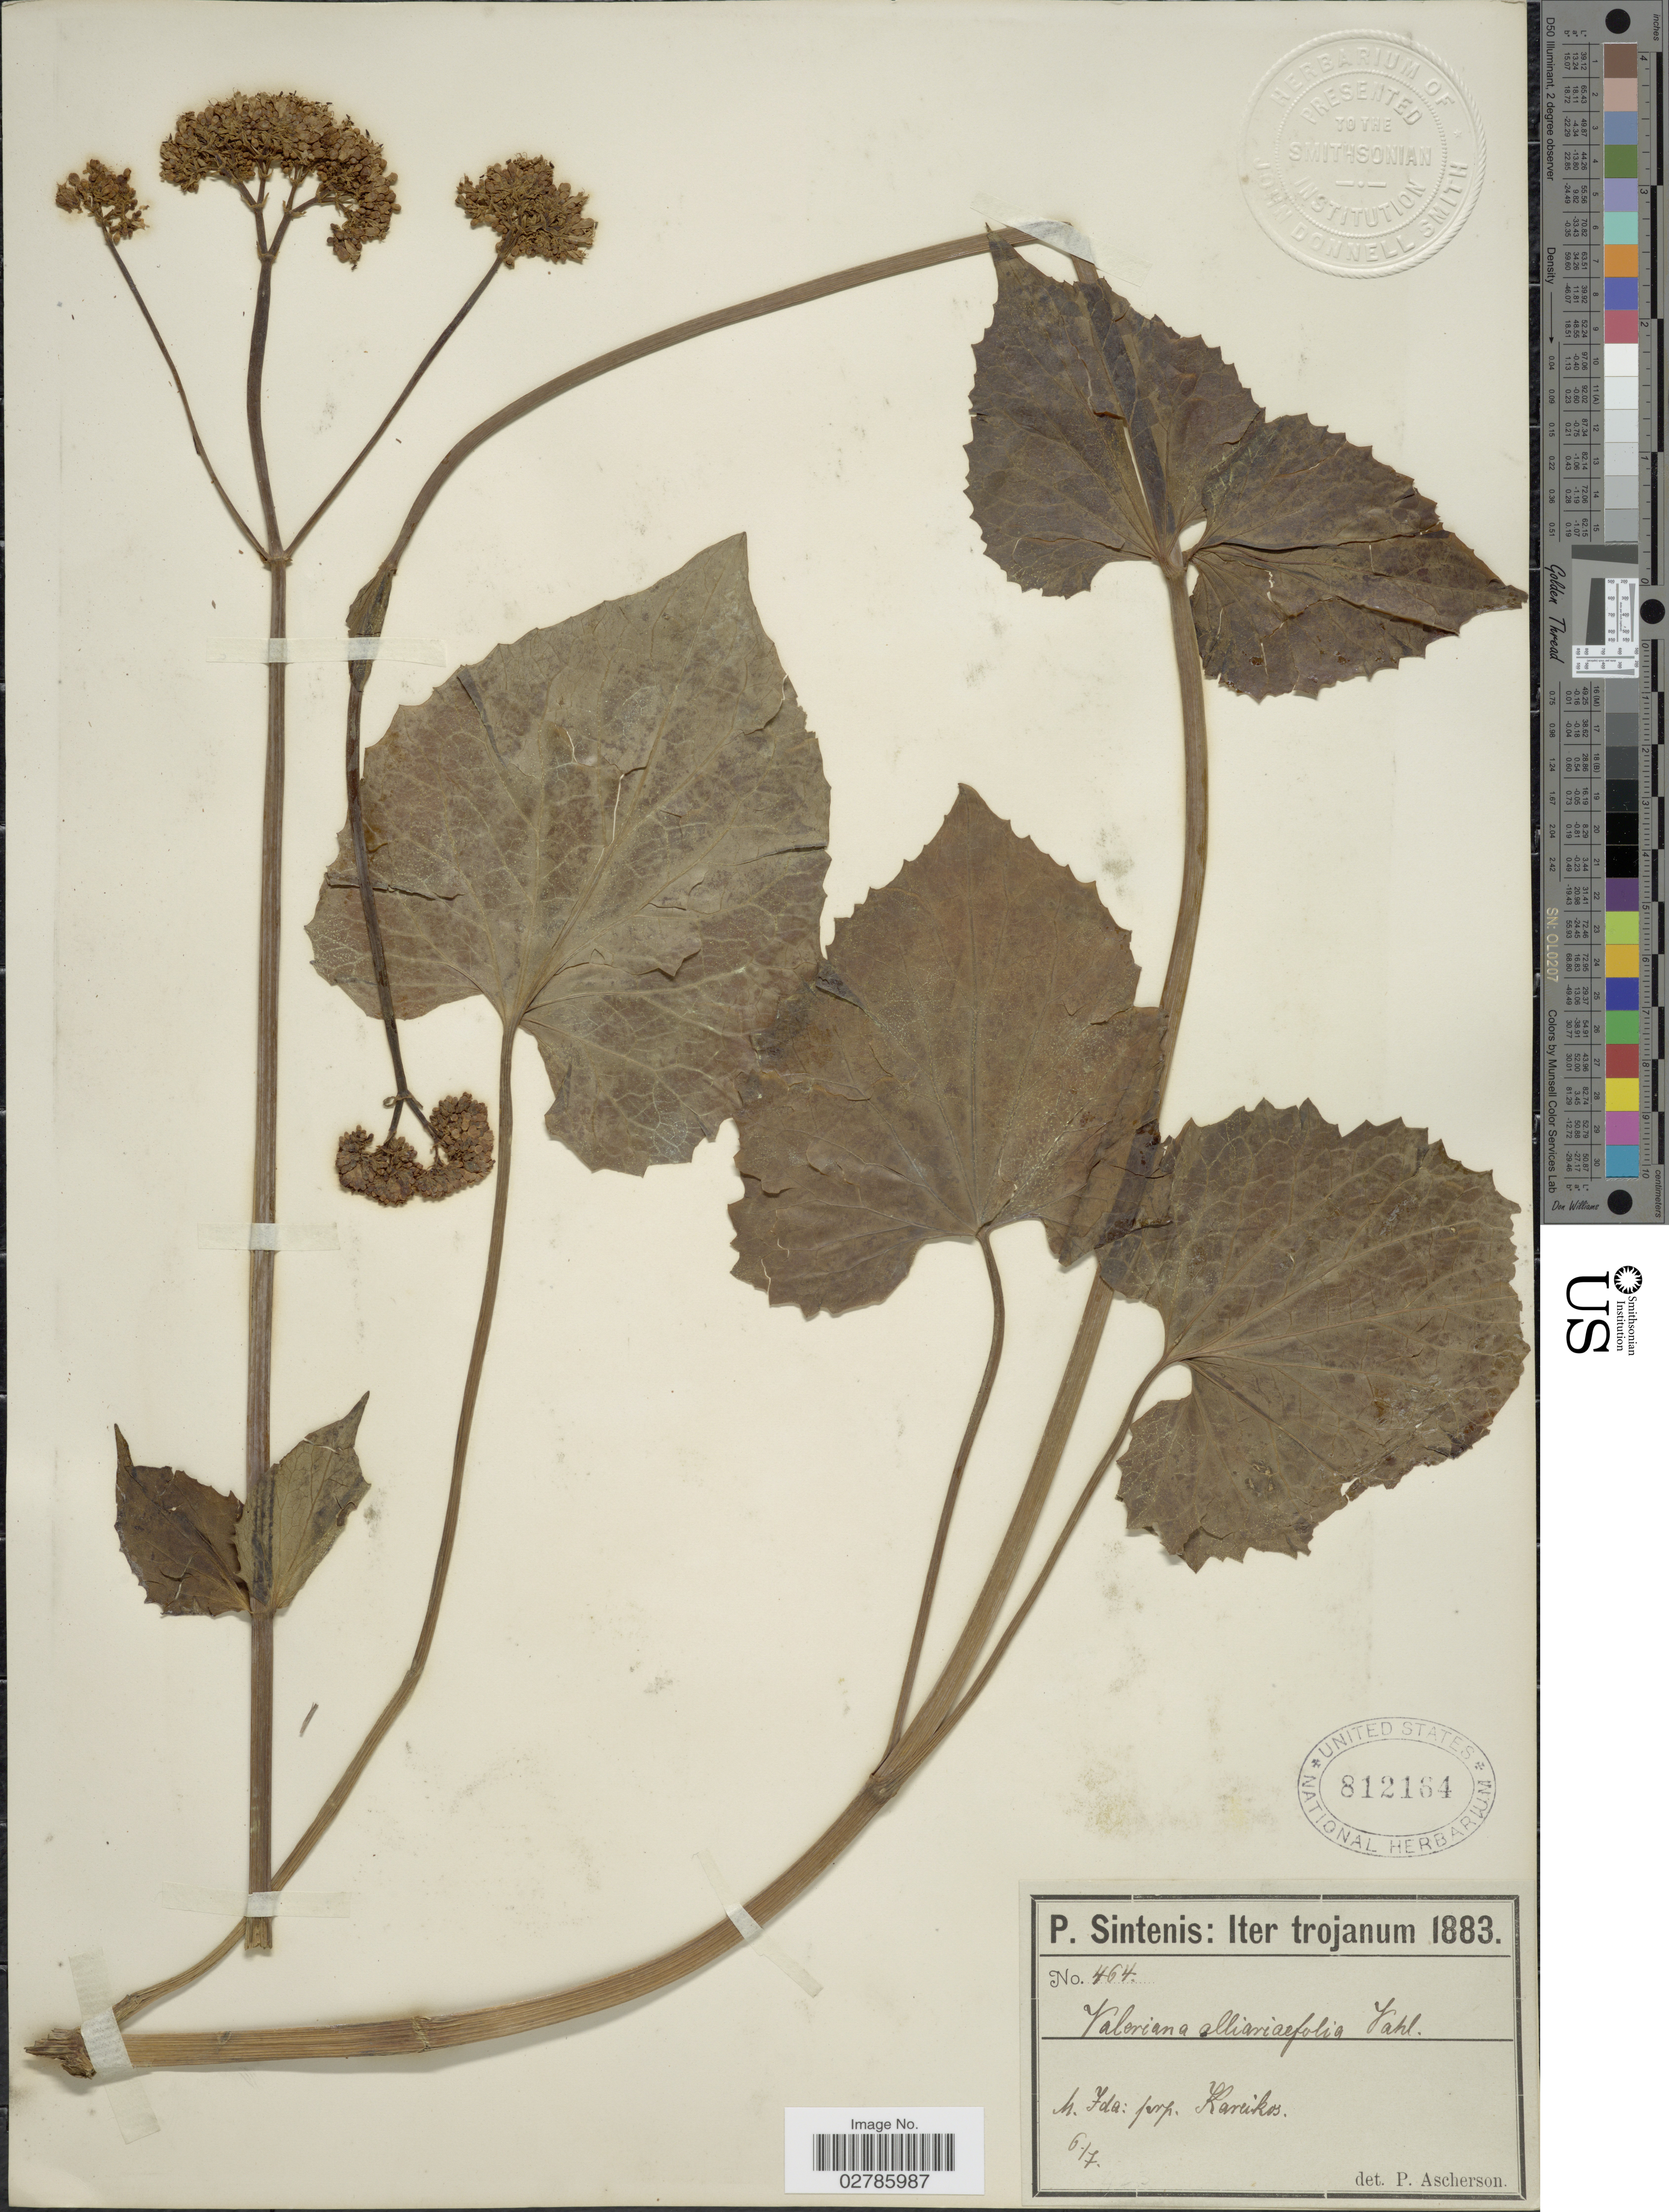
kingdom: Plantae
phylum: Tracheophyta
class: Magnoliopsida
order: Dipsacales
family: Caprifoliaceae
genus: Valeriana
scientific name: Valeriana alliariifolia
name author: Vahl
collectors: P. Sintenis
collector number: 464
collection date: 1883-07-06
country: Turkey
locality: Iter trojanum. H. Fda. prop. Kareikos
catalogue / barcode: US 812164